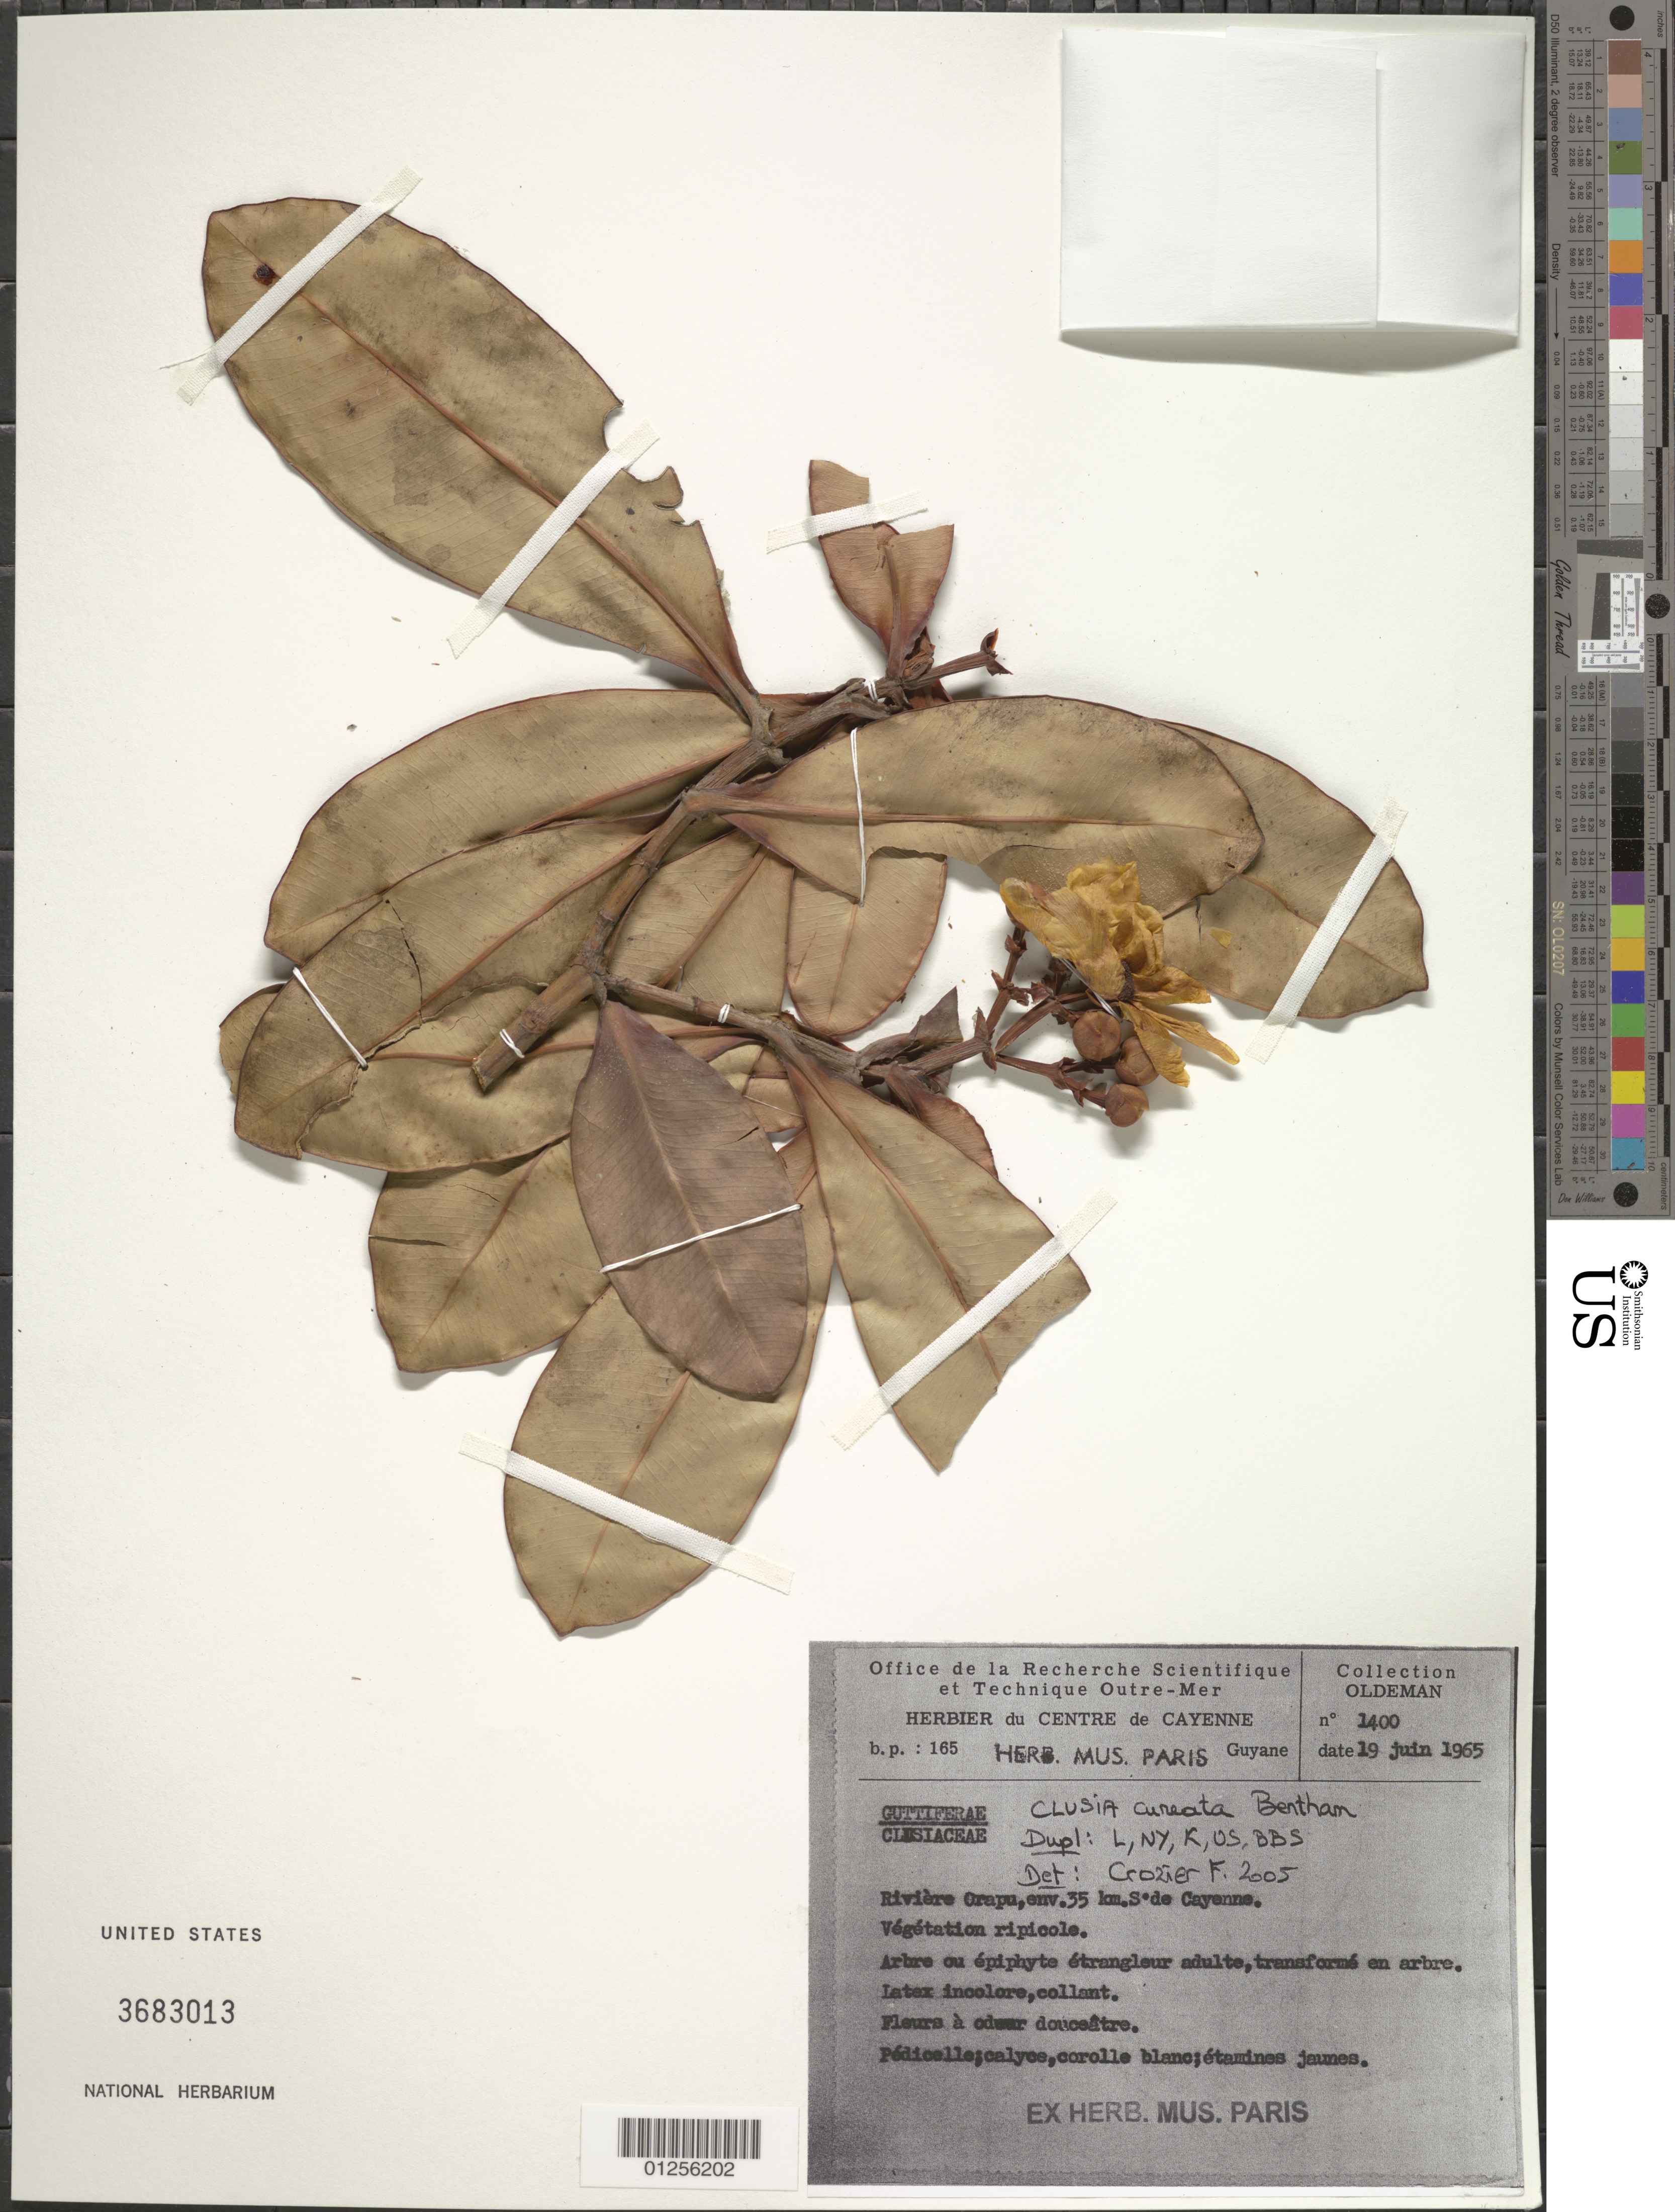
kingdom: Plantae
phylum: Tracheophyta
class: Magnoliopsida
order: Malpighiales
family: Clusiaceae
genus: Clusia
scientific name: Clusia cuneata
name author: Benth.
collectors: R. Oldeman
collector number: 1400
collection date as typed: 19-Jun-65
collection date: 1965-06-19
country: French Guiana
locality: Rivière Orapu, 35 km S de Cayenne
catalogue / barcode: US 3683013